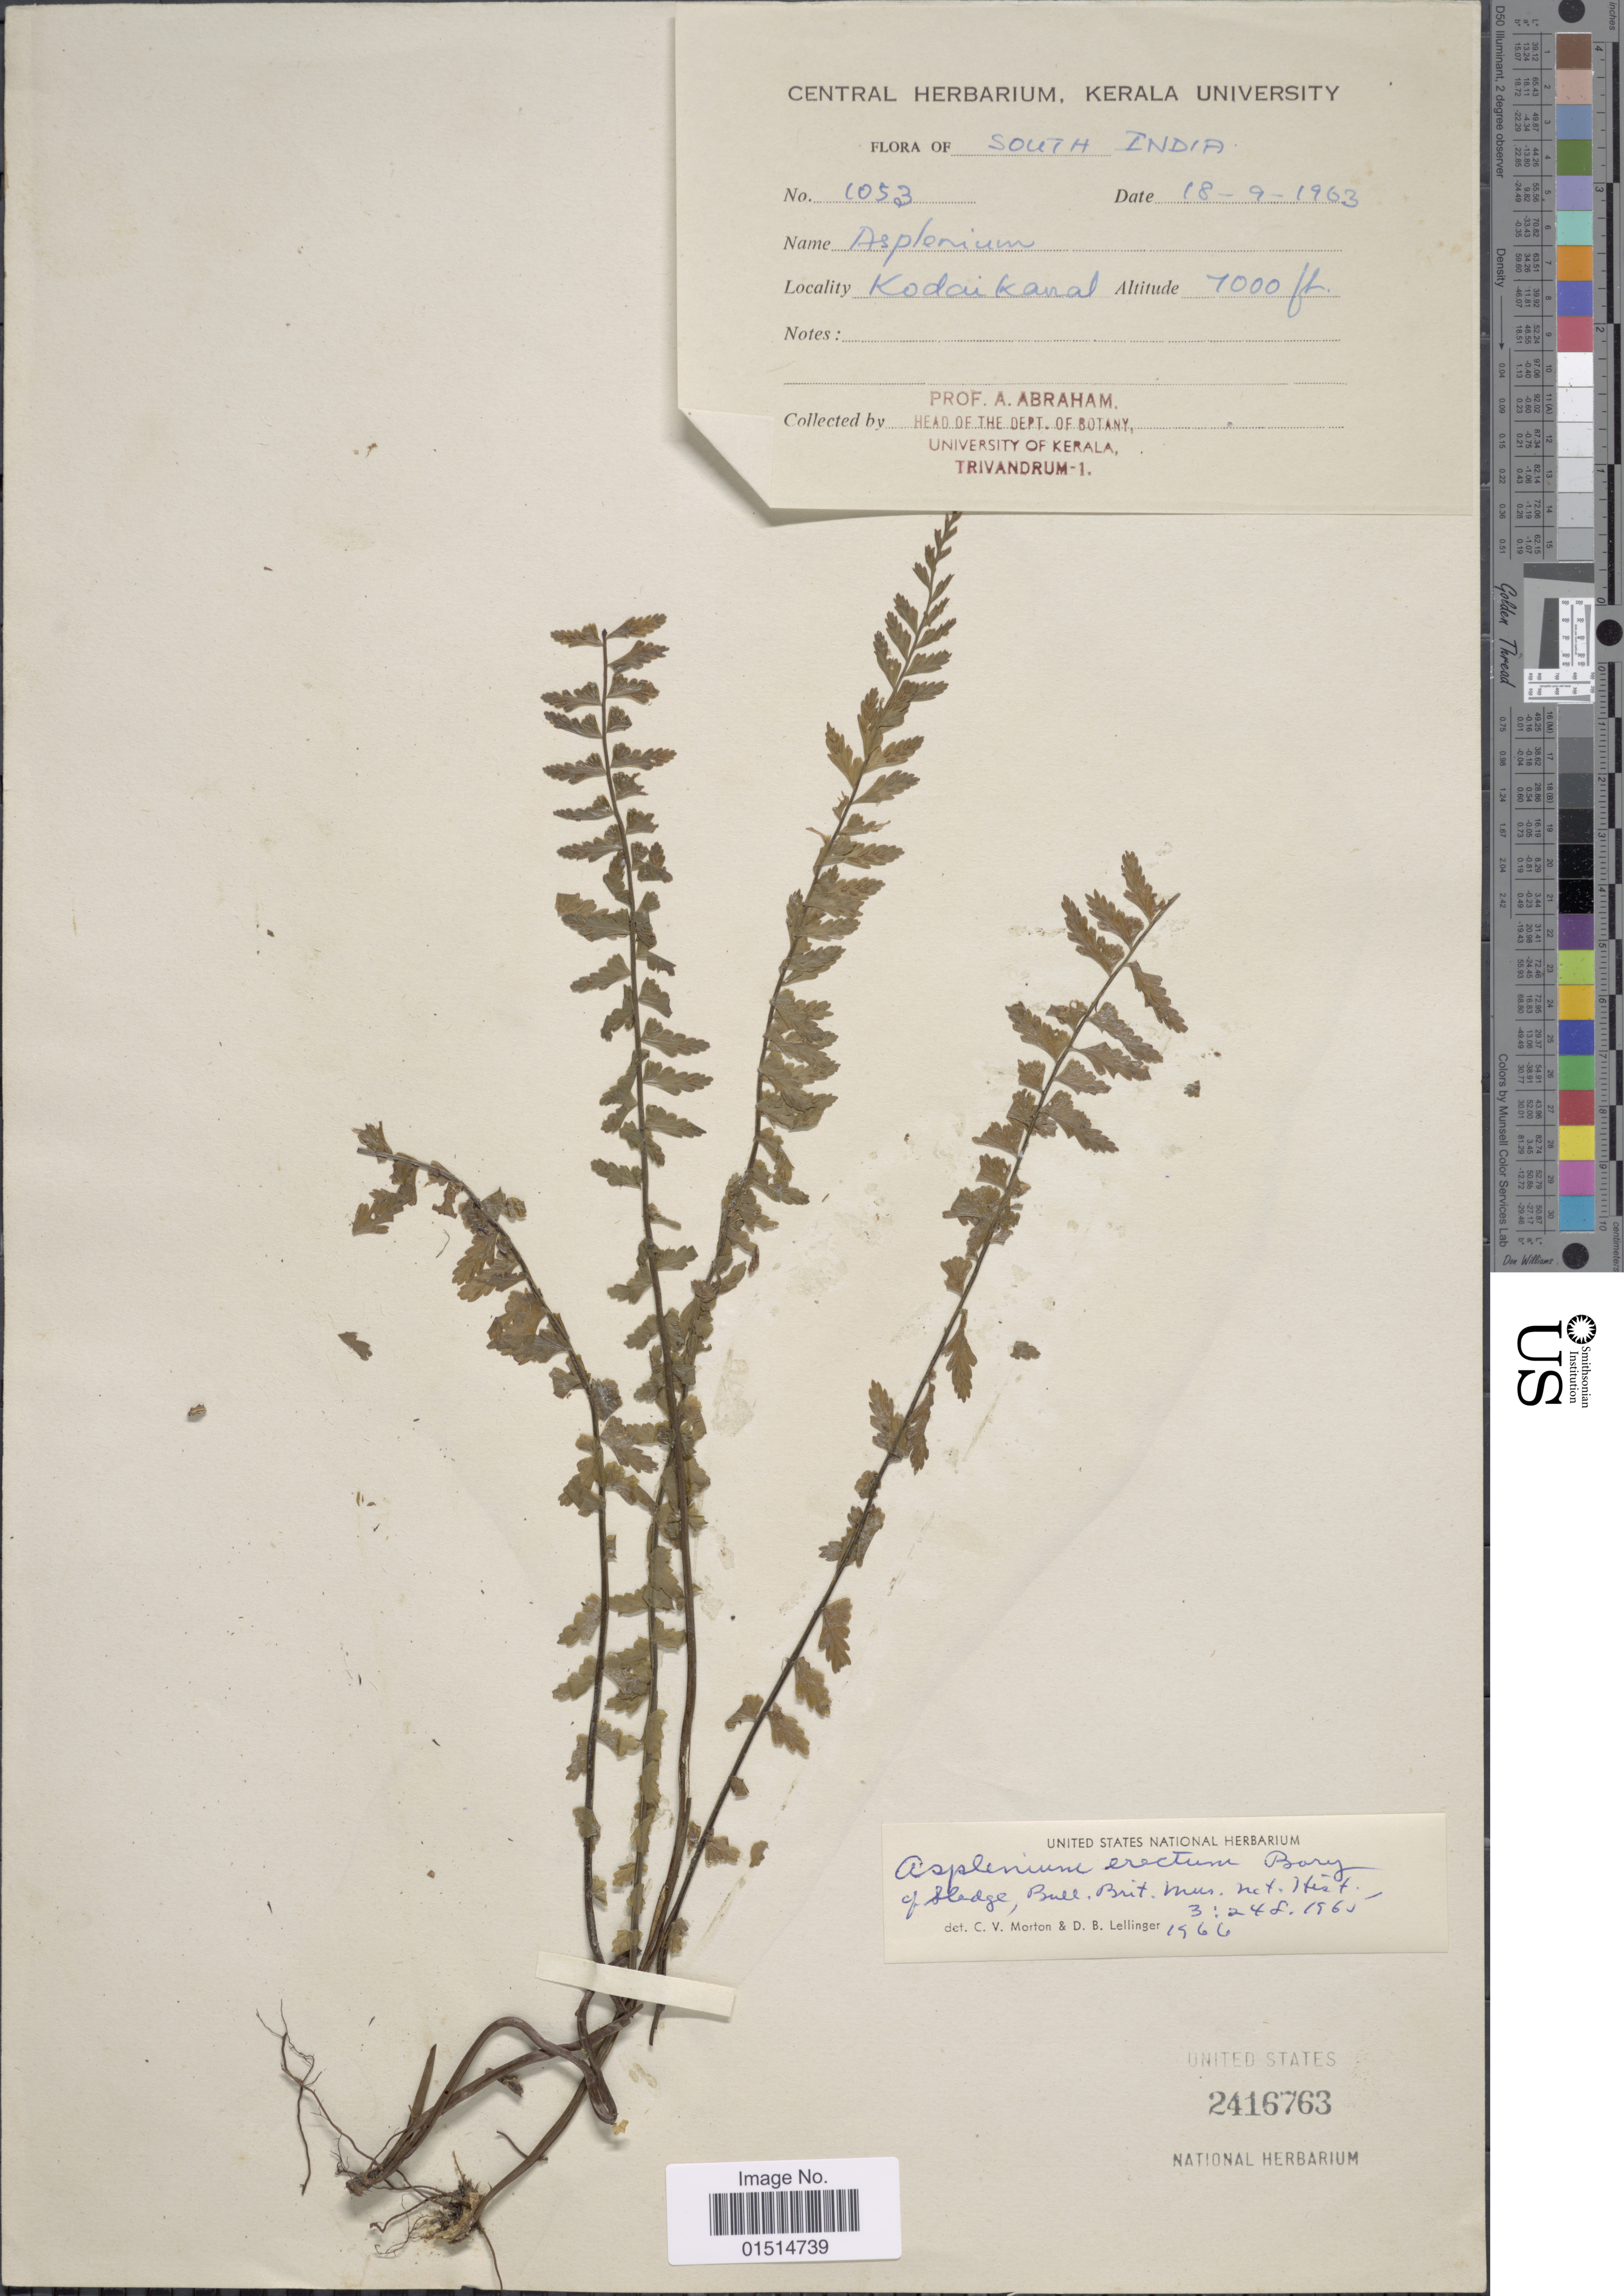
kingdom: Plantae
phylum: Tracheophyta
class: Polypodiopsida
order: Polypodiales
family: Aspleniaceae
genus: Asplenium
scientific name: Asplenium erectum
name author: Bory ex Willd.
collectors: A. Abraham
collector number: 1053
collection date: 1963-09-18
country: India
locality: South India, Kodaikanal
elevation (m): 305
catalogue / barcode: US 2416763